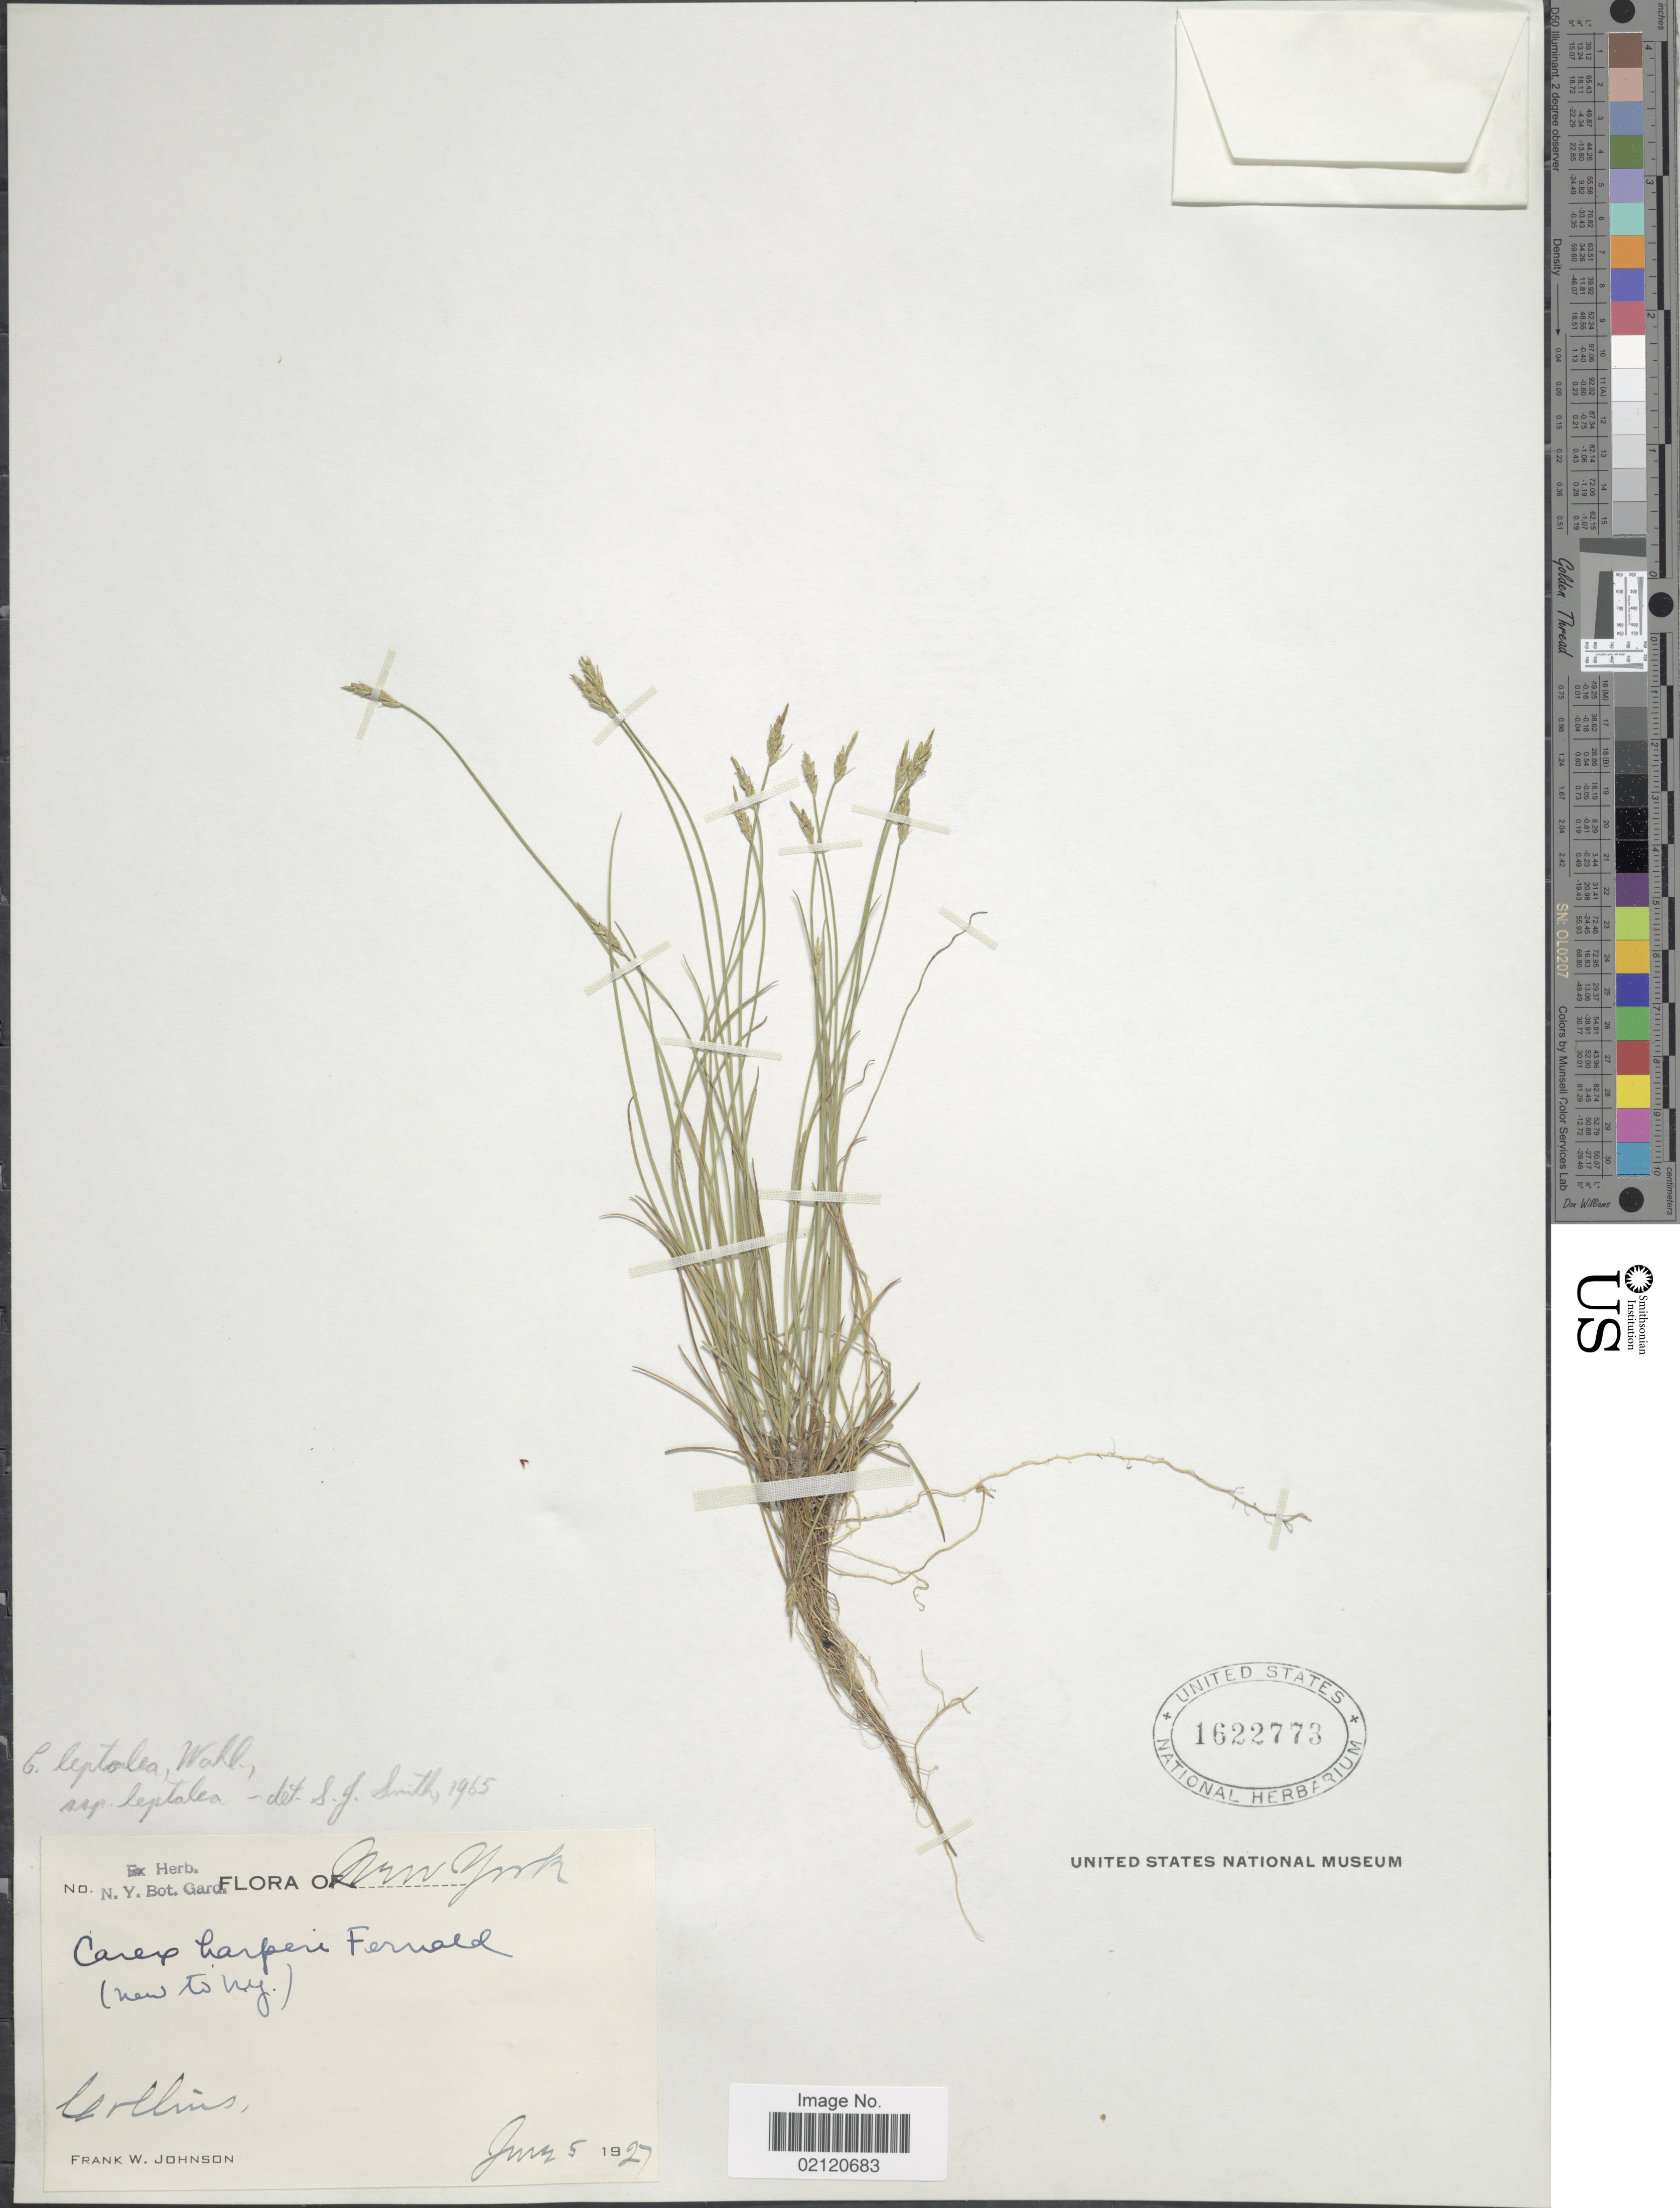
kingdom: Plantae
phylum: Tracheophyta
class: Liliopsida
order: Poales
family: Cyperaceae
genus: Carex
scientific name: Carex leptalea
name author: Wahlenb.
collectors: F. W. Johnson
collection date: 1927-06-05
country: United States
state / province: New York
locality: Collins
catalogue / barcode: US 1622773